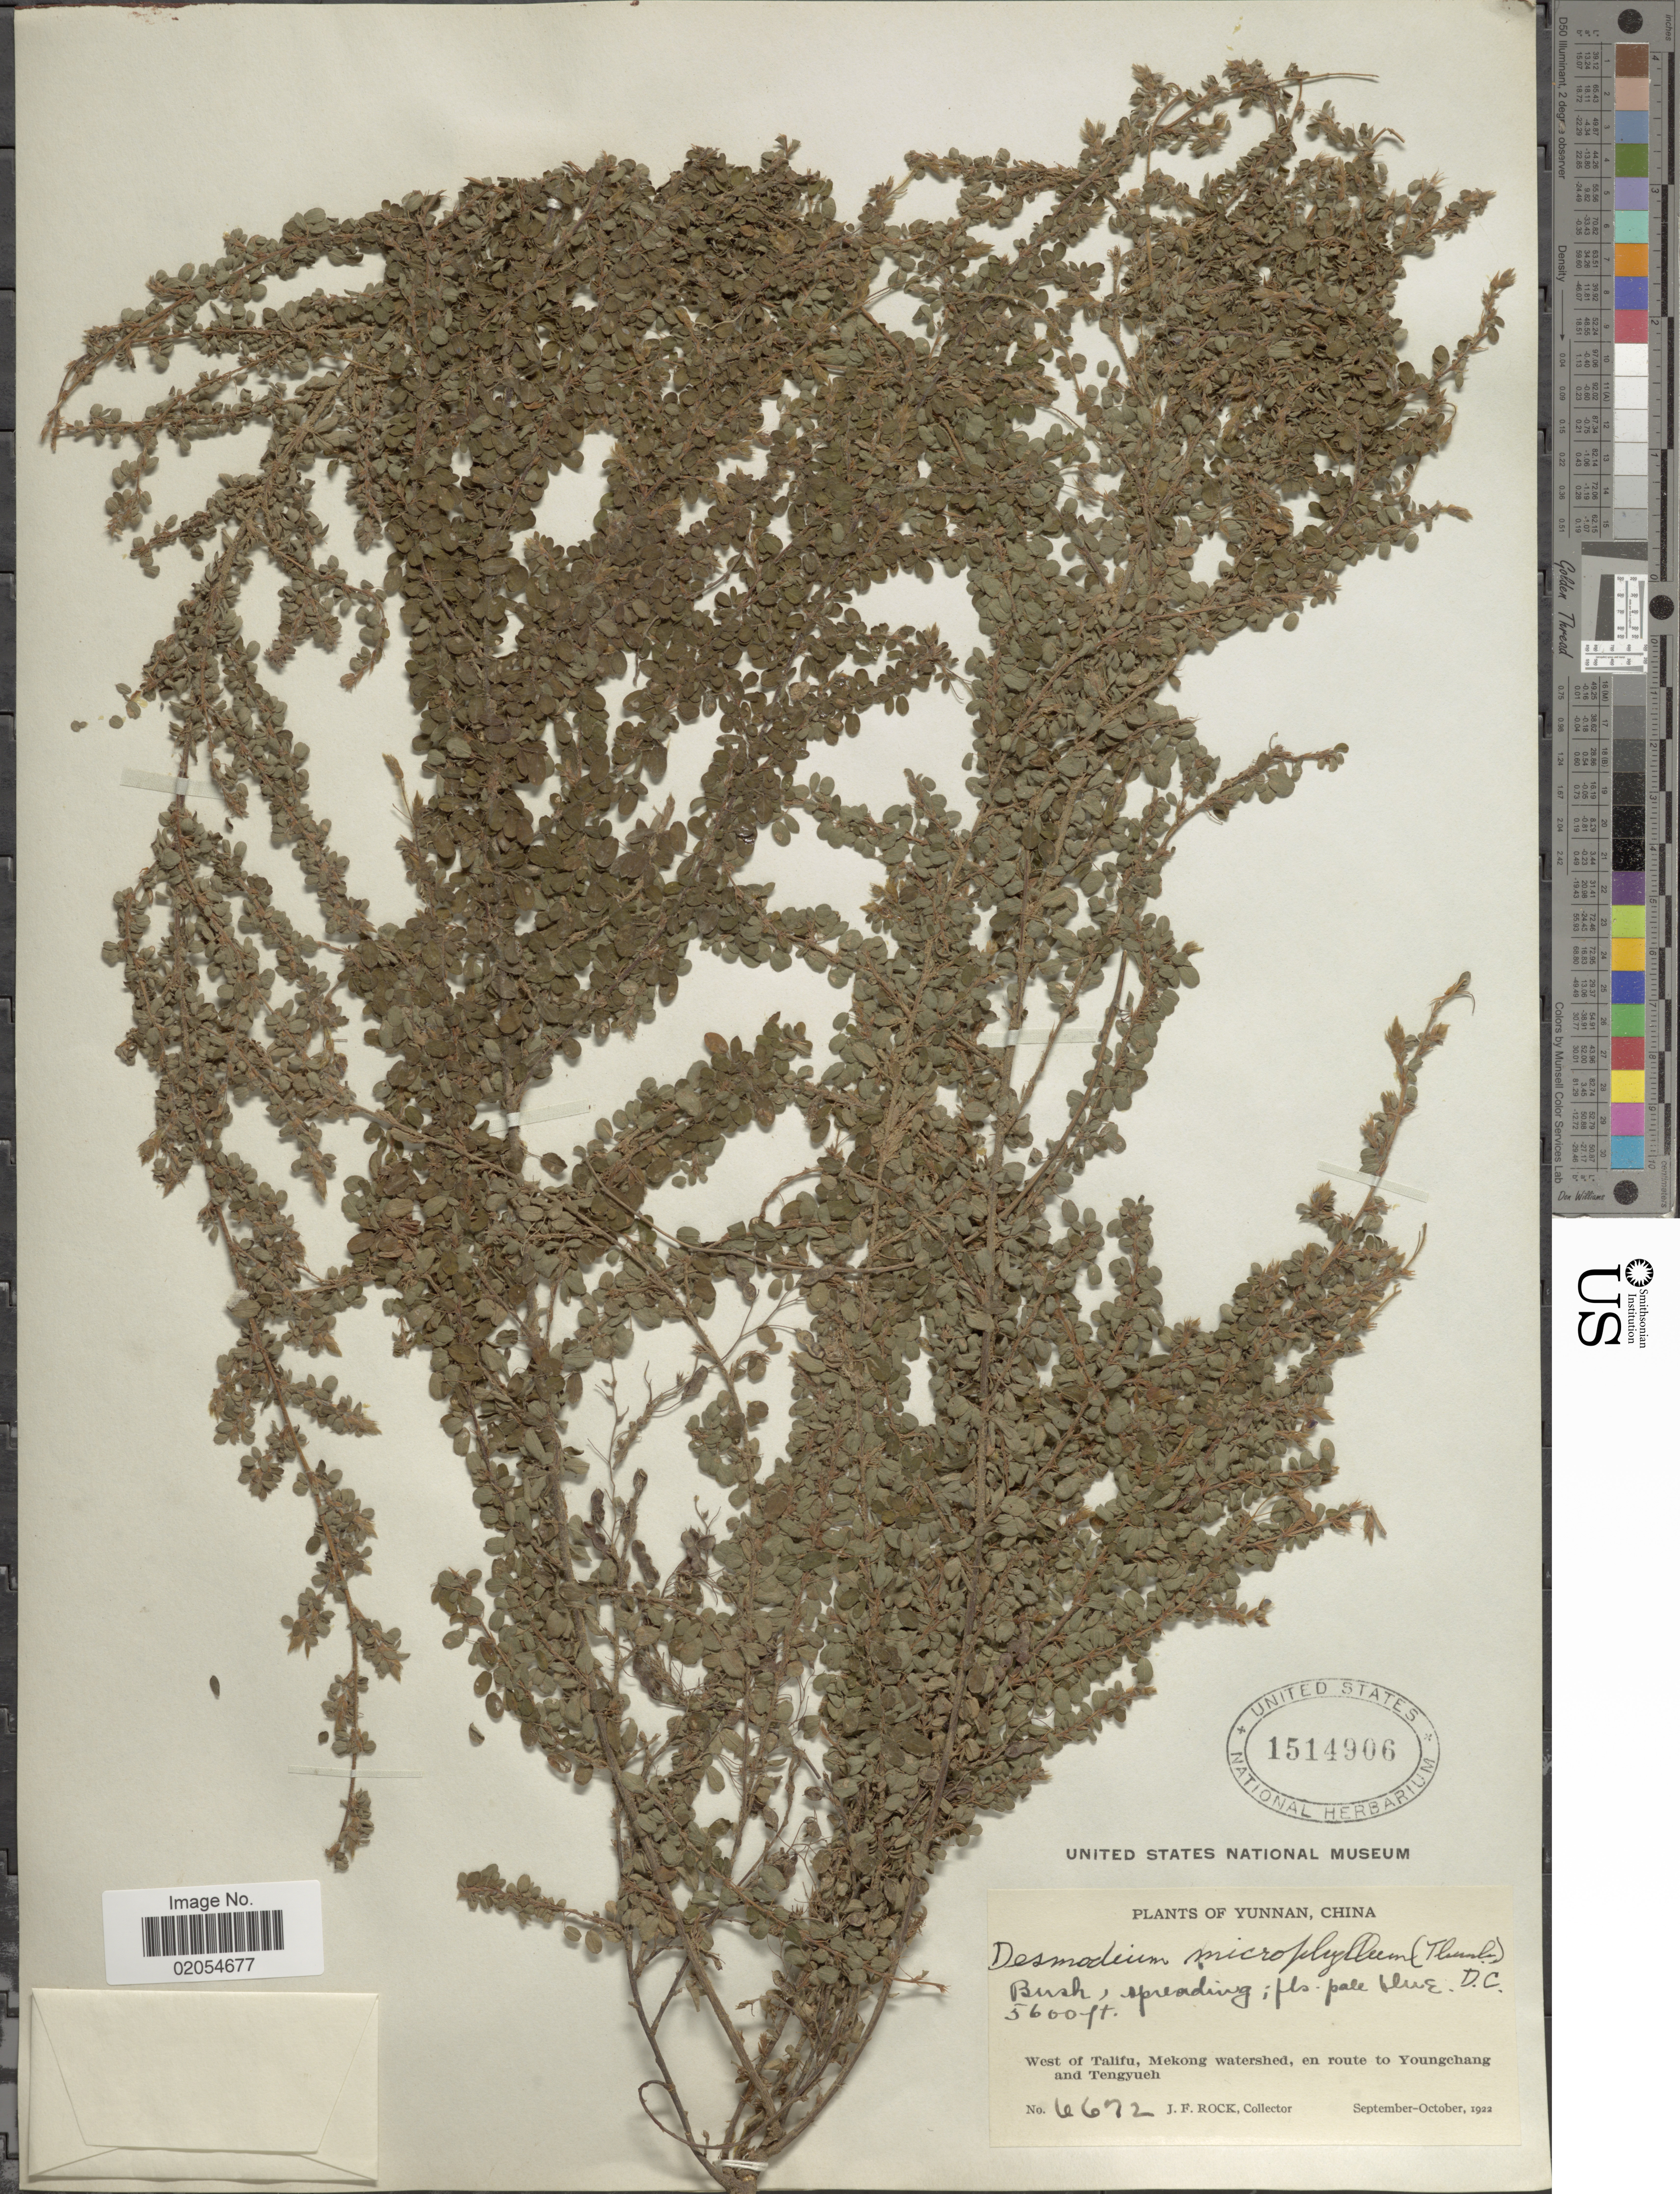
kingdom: Plantae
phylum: Tracheophyta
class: Magnoliopsida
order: Fabales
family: Fabaceae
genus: Leptodesmia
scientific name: Leptodesmia microphylla var. microphylla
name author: (Thunb.) H. Ohashi & K. Ohashi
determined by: Strong, Mark T., (BOT), Smithsonian Institution - National Museum of Natural History (UNITED STATES)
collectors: J. Rock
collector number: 6672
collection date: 1922-09/1922-10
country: China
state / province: Yunnan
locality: West of Talifu, Mekong watershed, en route to Youngchang and Tengyueh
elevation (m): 1707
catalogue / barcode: US 1514906